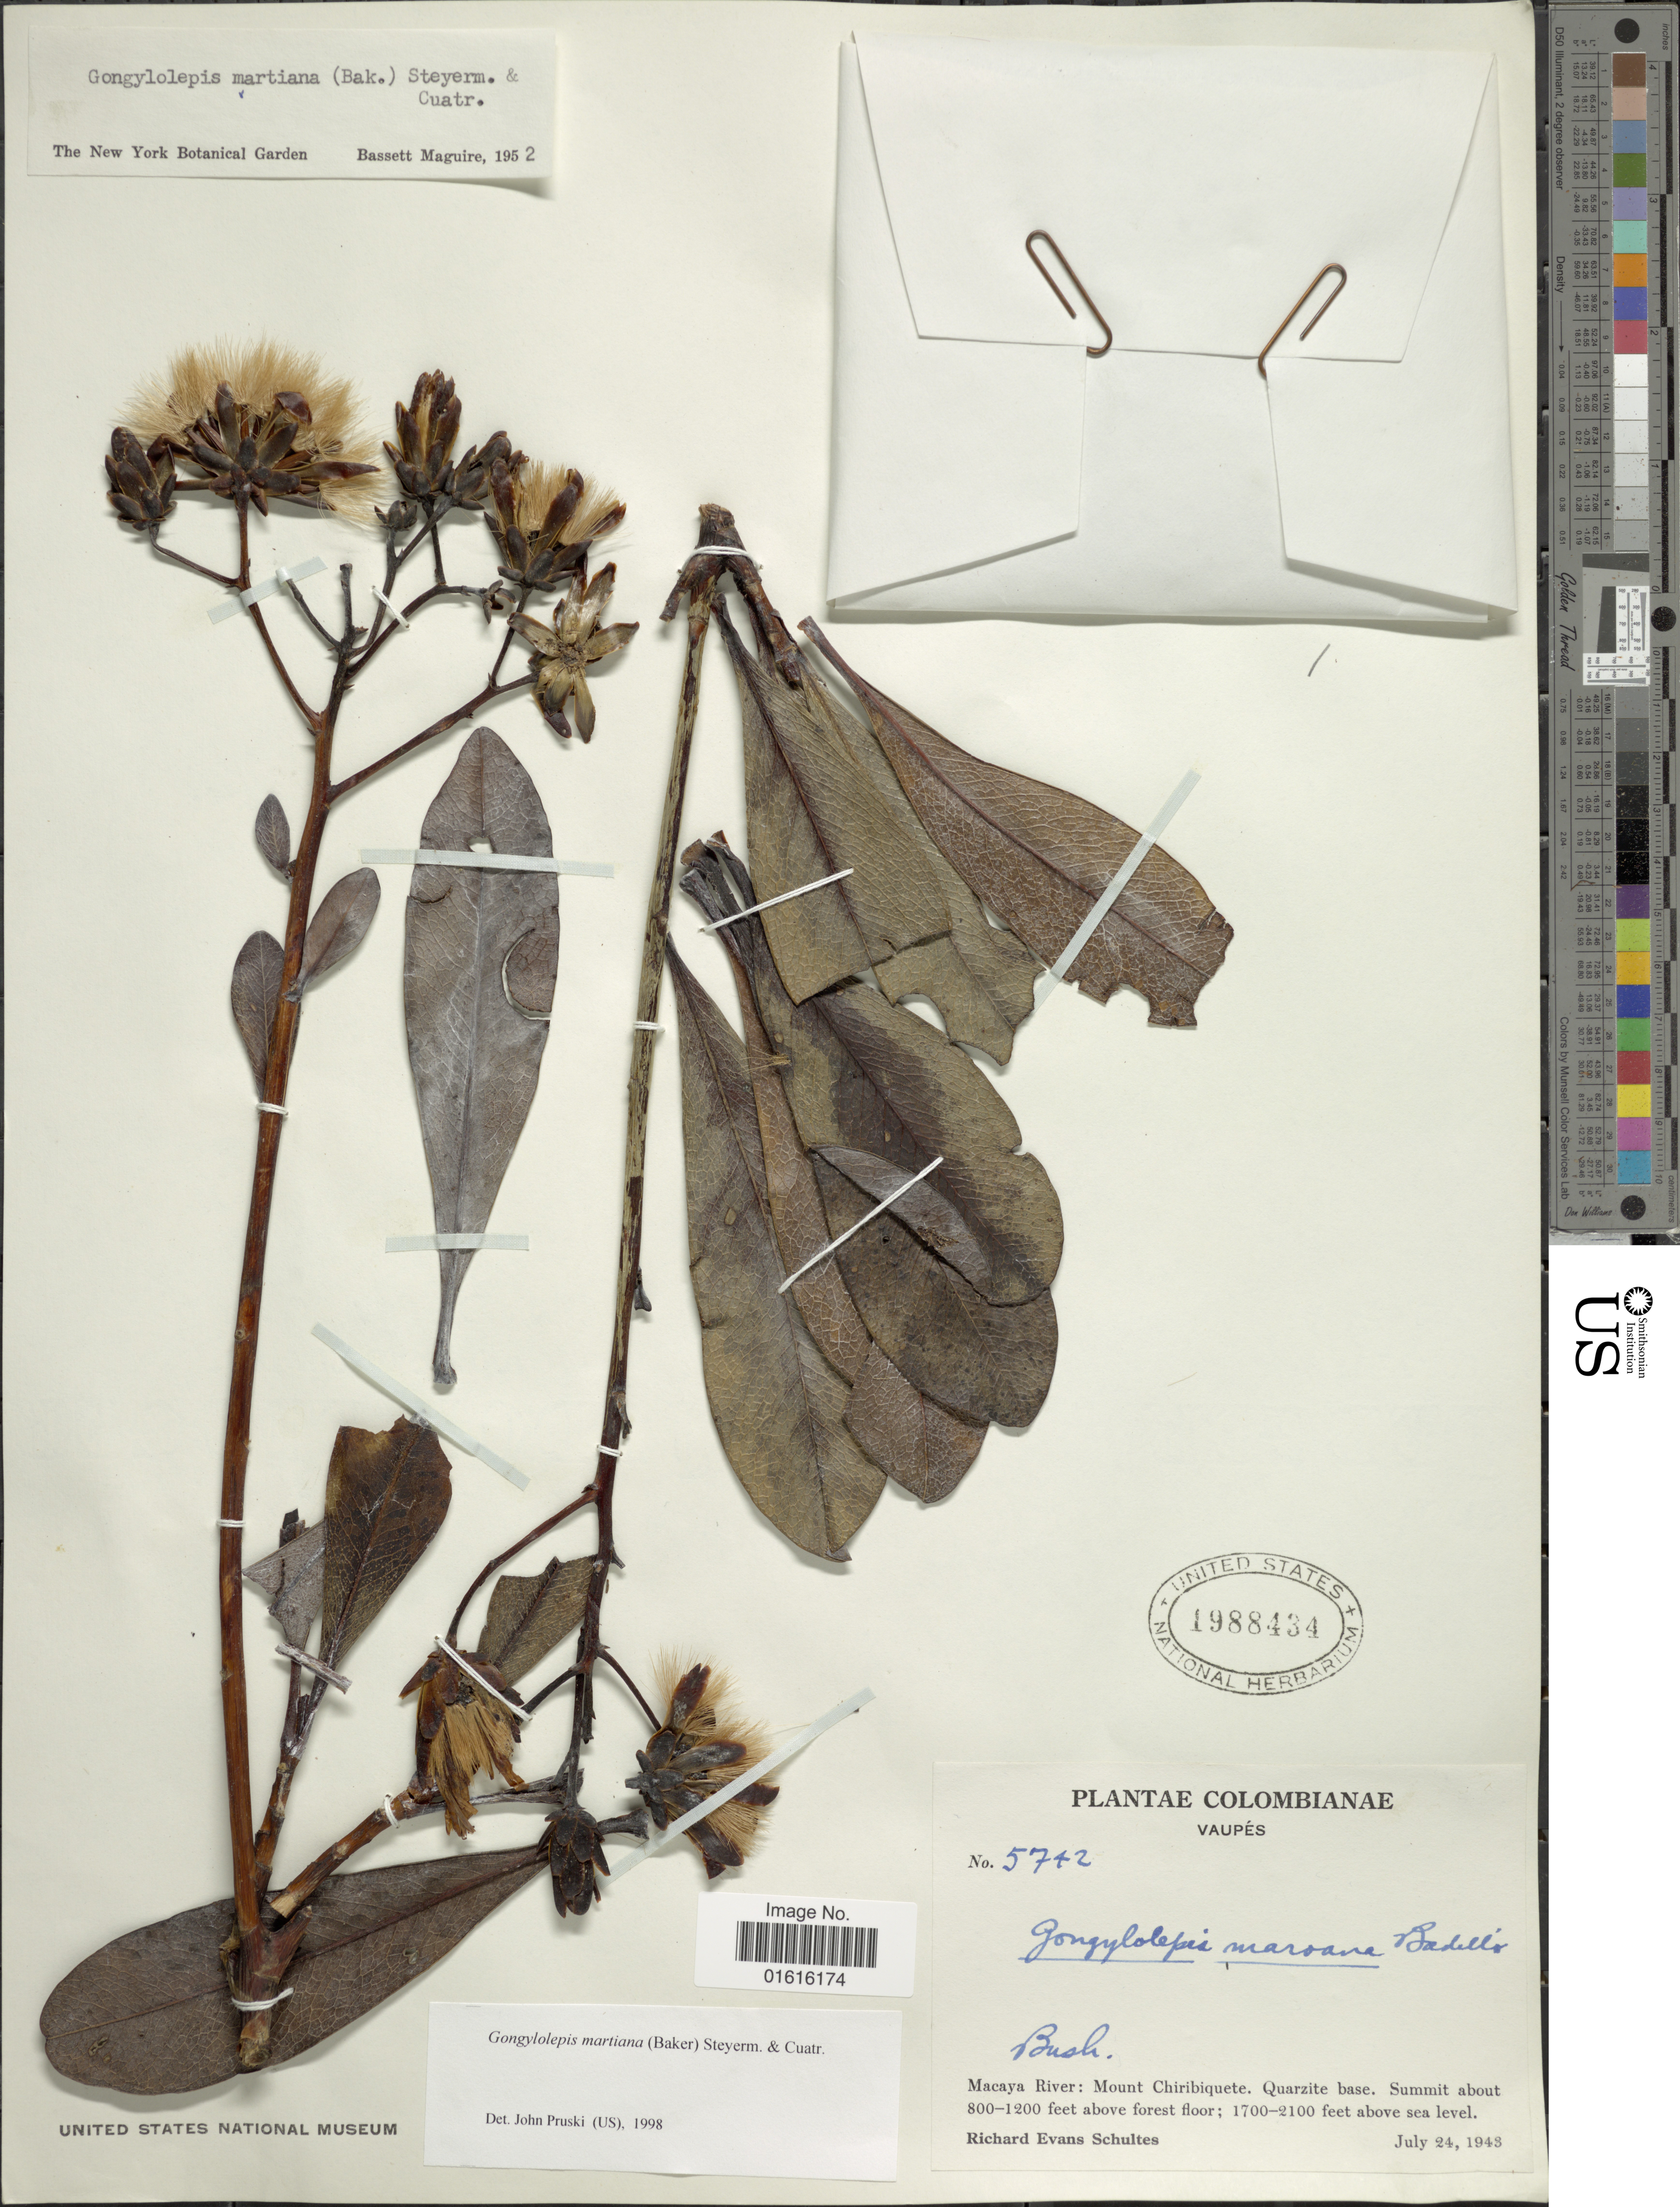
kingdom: Plantae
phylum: Tracheophyta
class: Magnoliopsida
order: Asterales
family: Asteraceae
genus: Gongylolepis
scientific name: Gongylolepis martiana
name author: (Baker) Steyerm. & Cuatrec.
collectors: R. E. Schultes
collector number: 5742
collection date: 1943-07-24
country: Colombia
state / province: Vaupés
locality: Macaya River: Mount Chiribiquete. Quarzite base. above forest floor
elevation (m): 518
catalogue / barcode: US 1988434